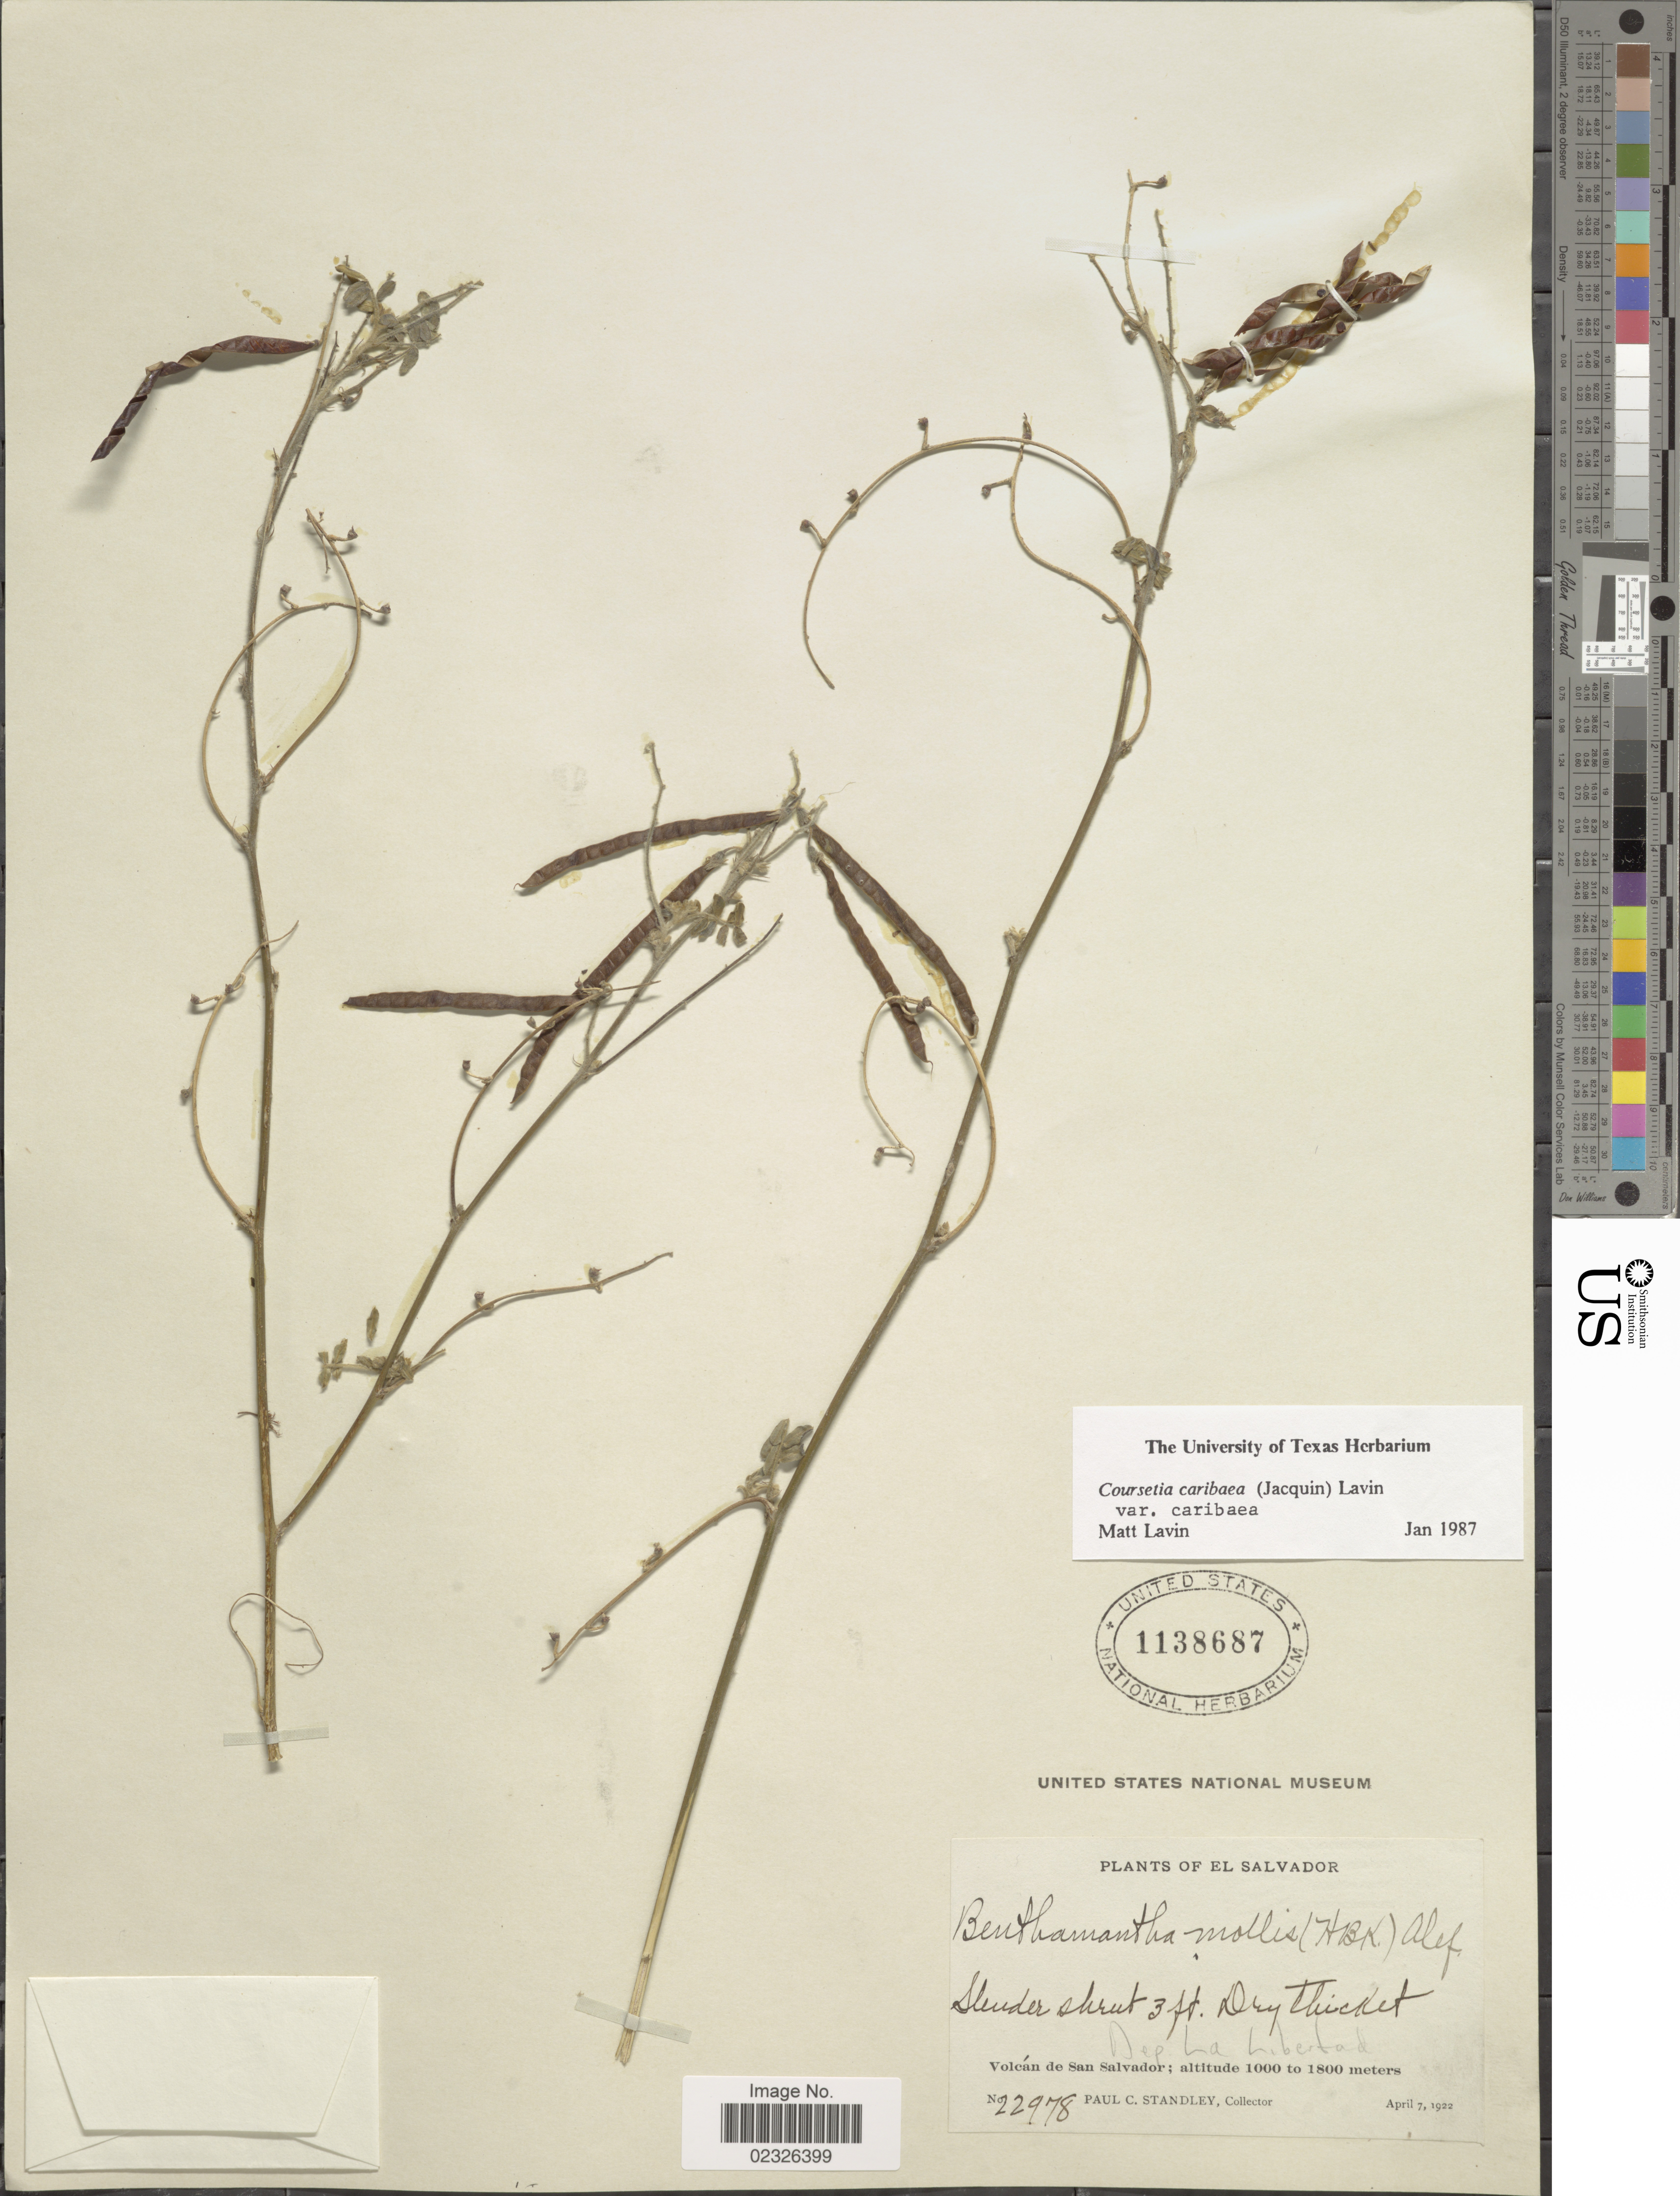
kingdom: Plantae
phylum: Tracheophyta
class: Magnoliopsida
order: Fabales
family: Fabaceae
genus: Coursetia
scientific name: Coursetia caribaea var. caribaea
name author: (Jacq.) Lavin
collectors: P. C. Standley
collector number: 22978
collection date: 1922-04-07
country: El Salvador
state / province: San Salvador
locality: Volcan de San Salvador. Dep. La Libertad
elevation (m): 1000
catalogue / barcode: US 1138687